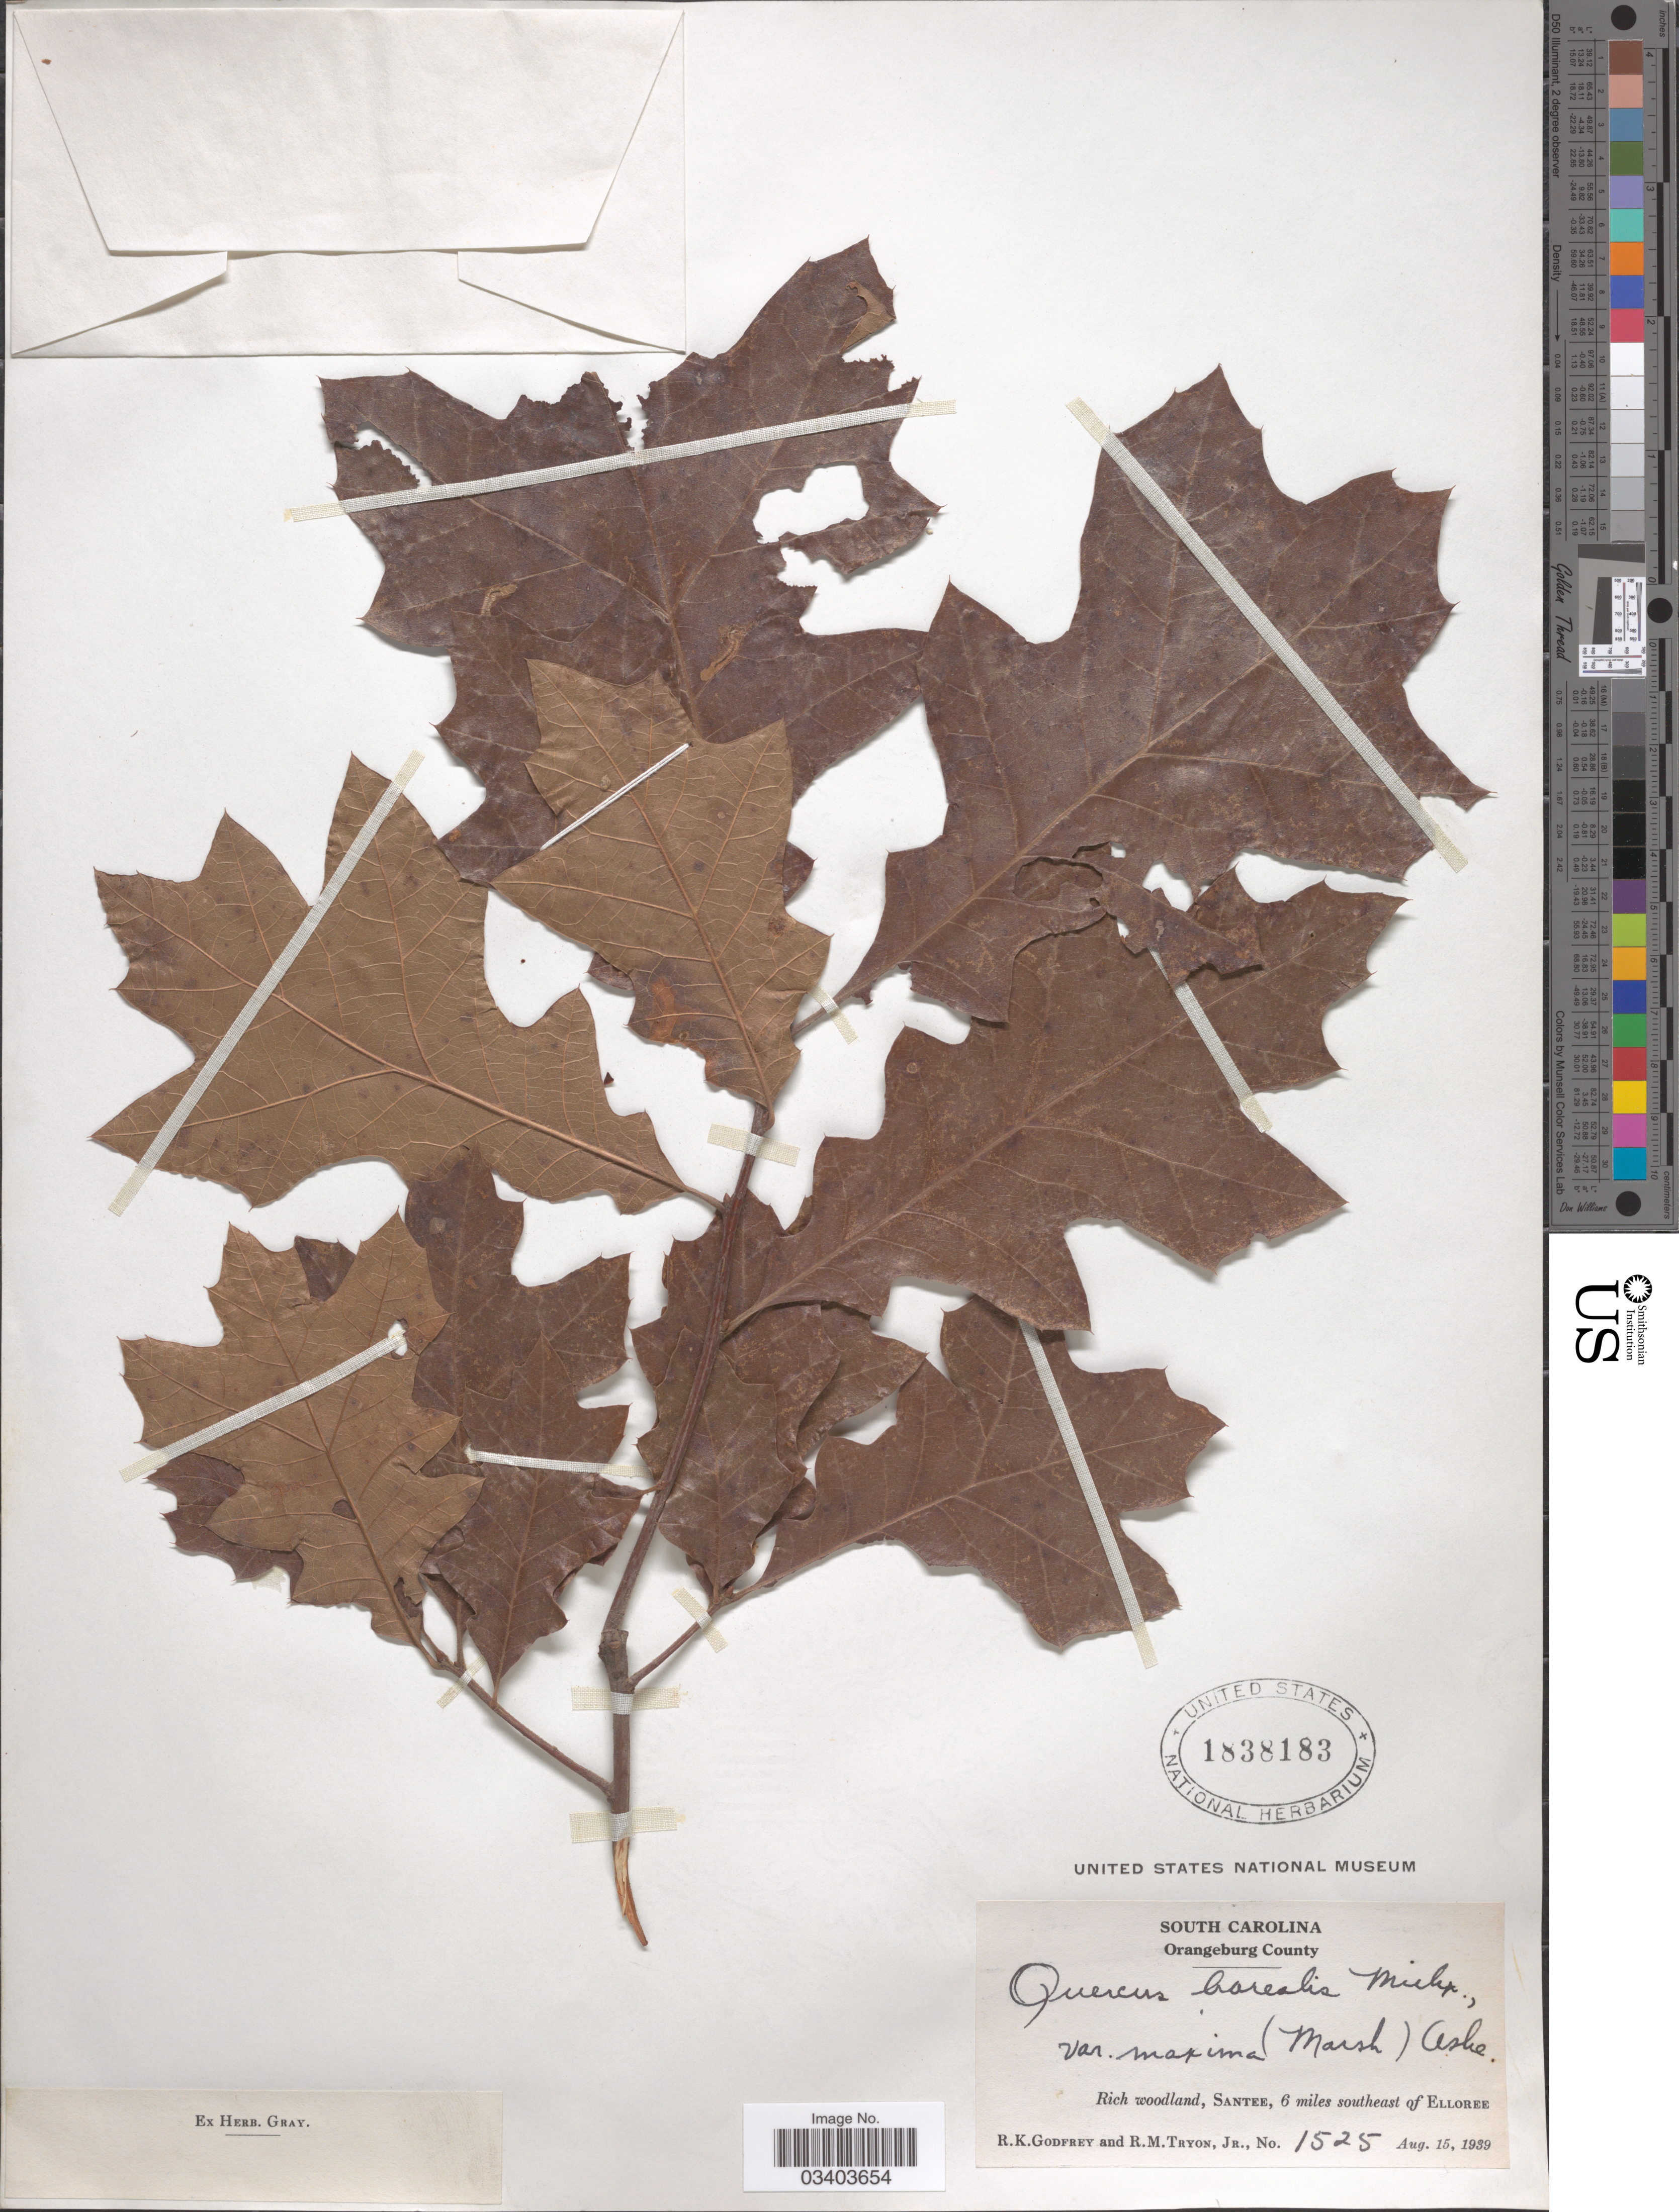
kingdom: Plantae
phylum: Tracheophyta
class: Magnoliopsida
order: Fagales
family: Fagaceae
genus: Quercus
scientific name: Quercus borealis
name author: F. Michx.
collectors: R. K. Godfrey & R.M. Tyron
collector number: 1525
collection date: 1939-08-15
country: United States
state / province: South Carolina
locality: Orangeburg County. Rich woodland, Santee, 6 miles southeast of Elloree.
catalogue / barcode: US 1838183